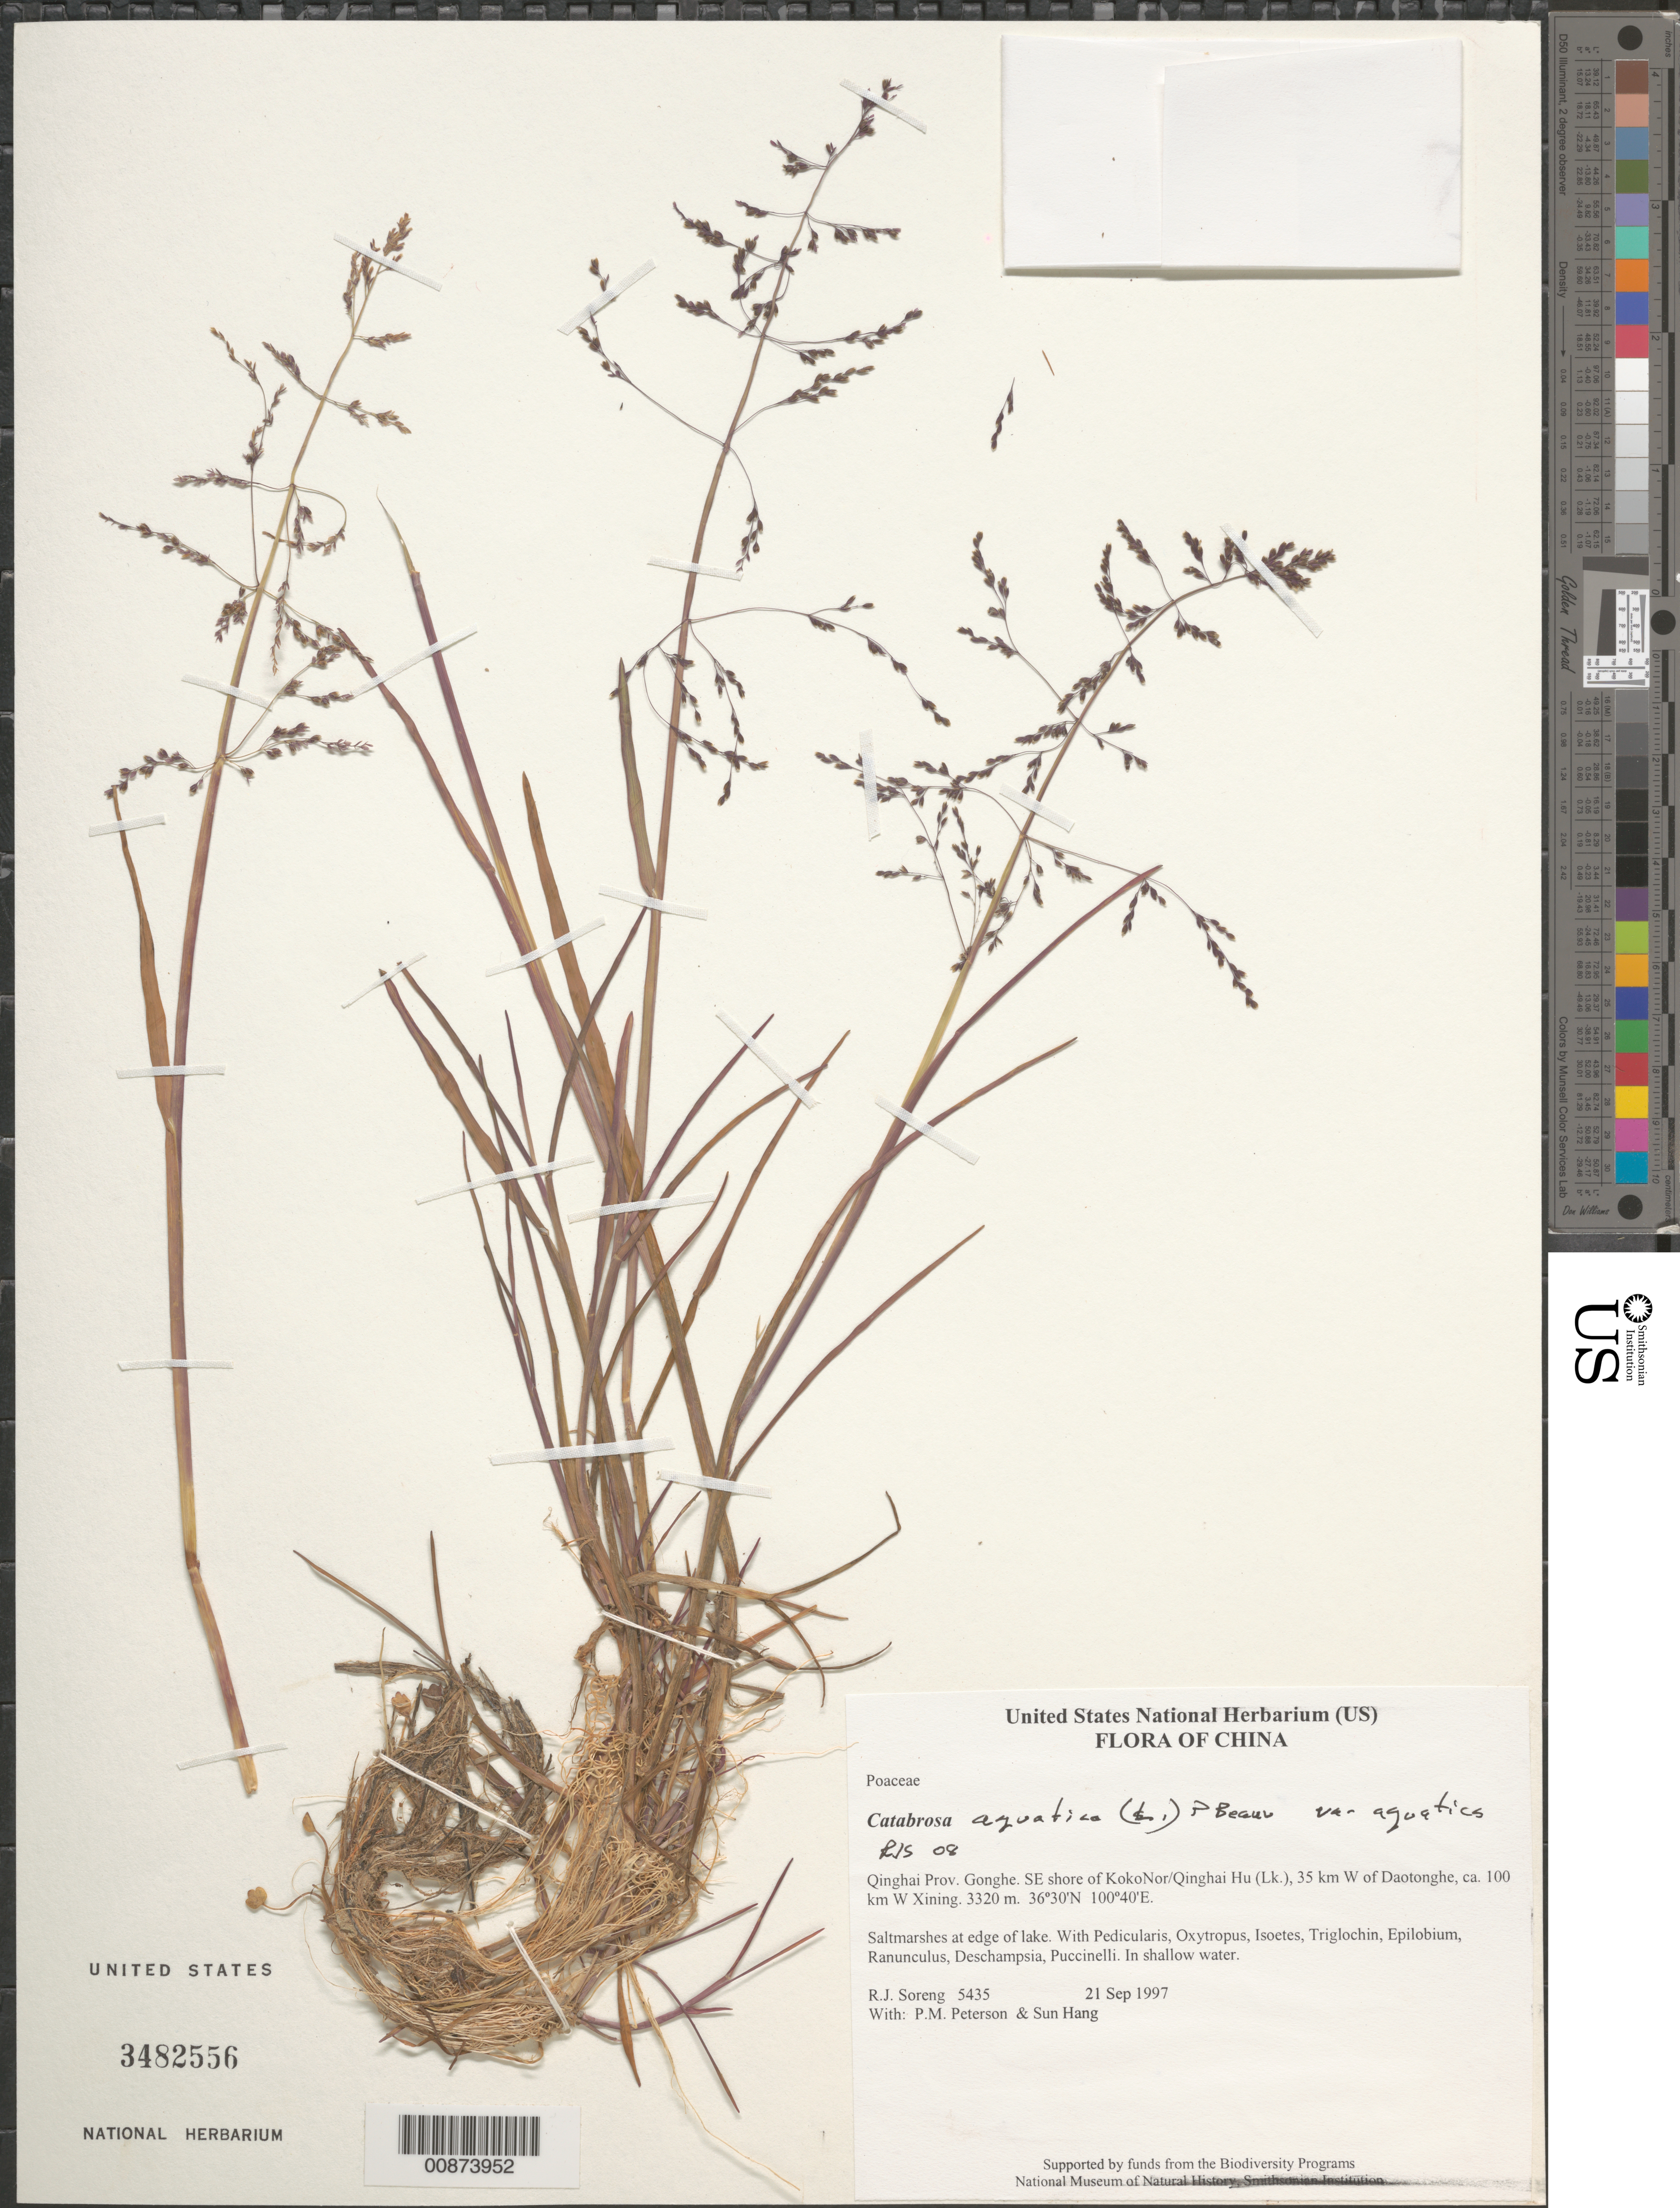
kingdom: Plantae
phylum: Tracheophyta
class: Liliopsida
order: Poales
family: Poaceae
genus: Catabrosa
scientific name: Catabrosa aquatica var. aquatica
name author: (L.) P. Beauv.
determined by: Soreng, Robert J., Research Associate (BOT), Smithsonian Institution - National Museum of Natural History (UNITED STATES)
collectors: R. J. Soreng, P. M. Peterson & Sun Hang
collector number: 5435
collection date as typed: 21 Sep 1997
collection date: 1997-09-21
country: China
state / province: Qinghai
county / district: Gonghe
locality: SE shore of KokoNor/Qinghai Hu (Lk.), 35 km W of Daotonghe, ca. 100 km W Xining.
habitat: Saltmarshes at edge of lake. With Pedicularis, Oxytropus, Isoetes, Triglochin, Epilobium, Ranunculus, Deschampsia, Puccinelli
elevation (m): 3320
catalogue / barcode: US 3482556